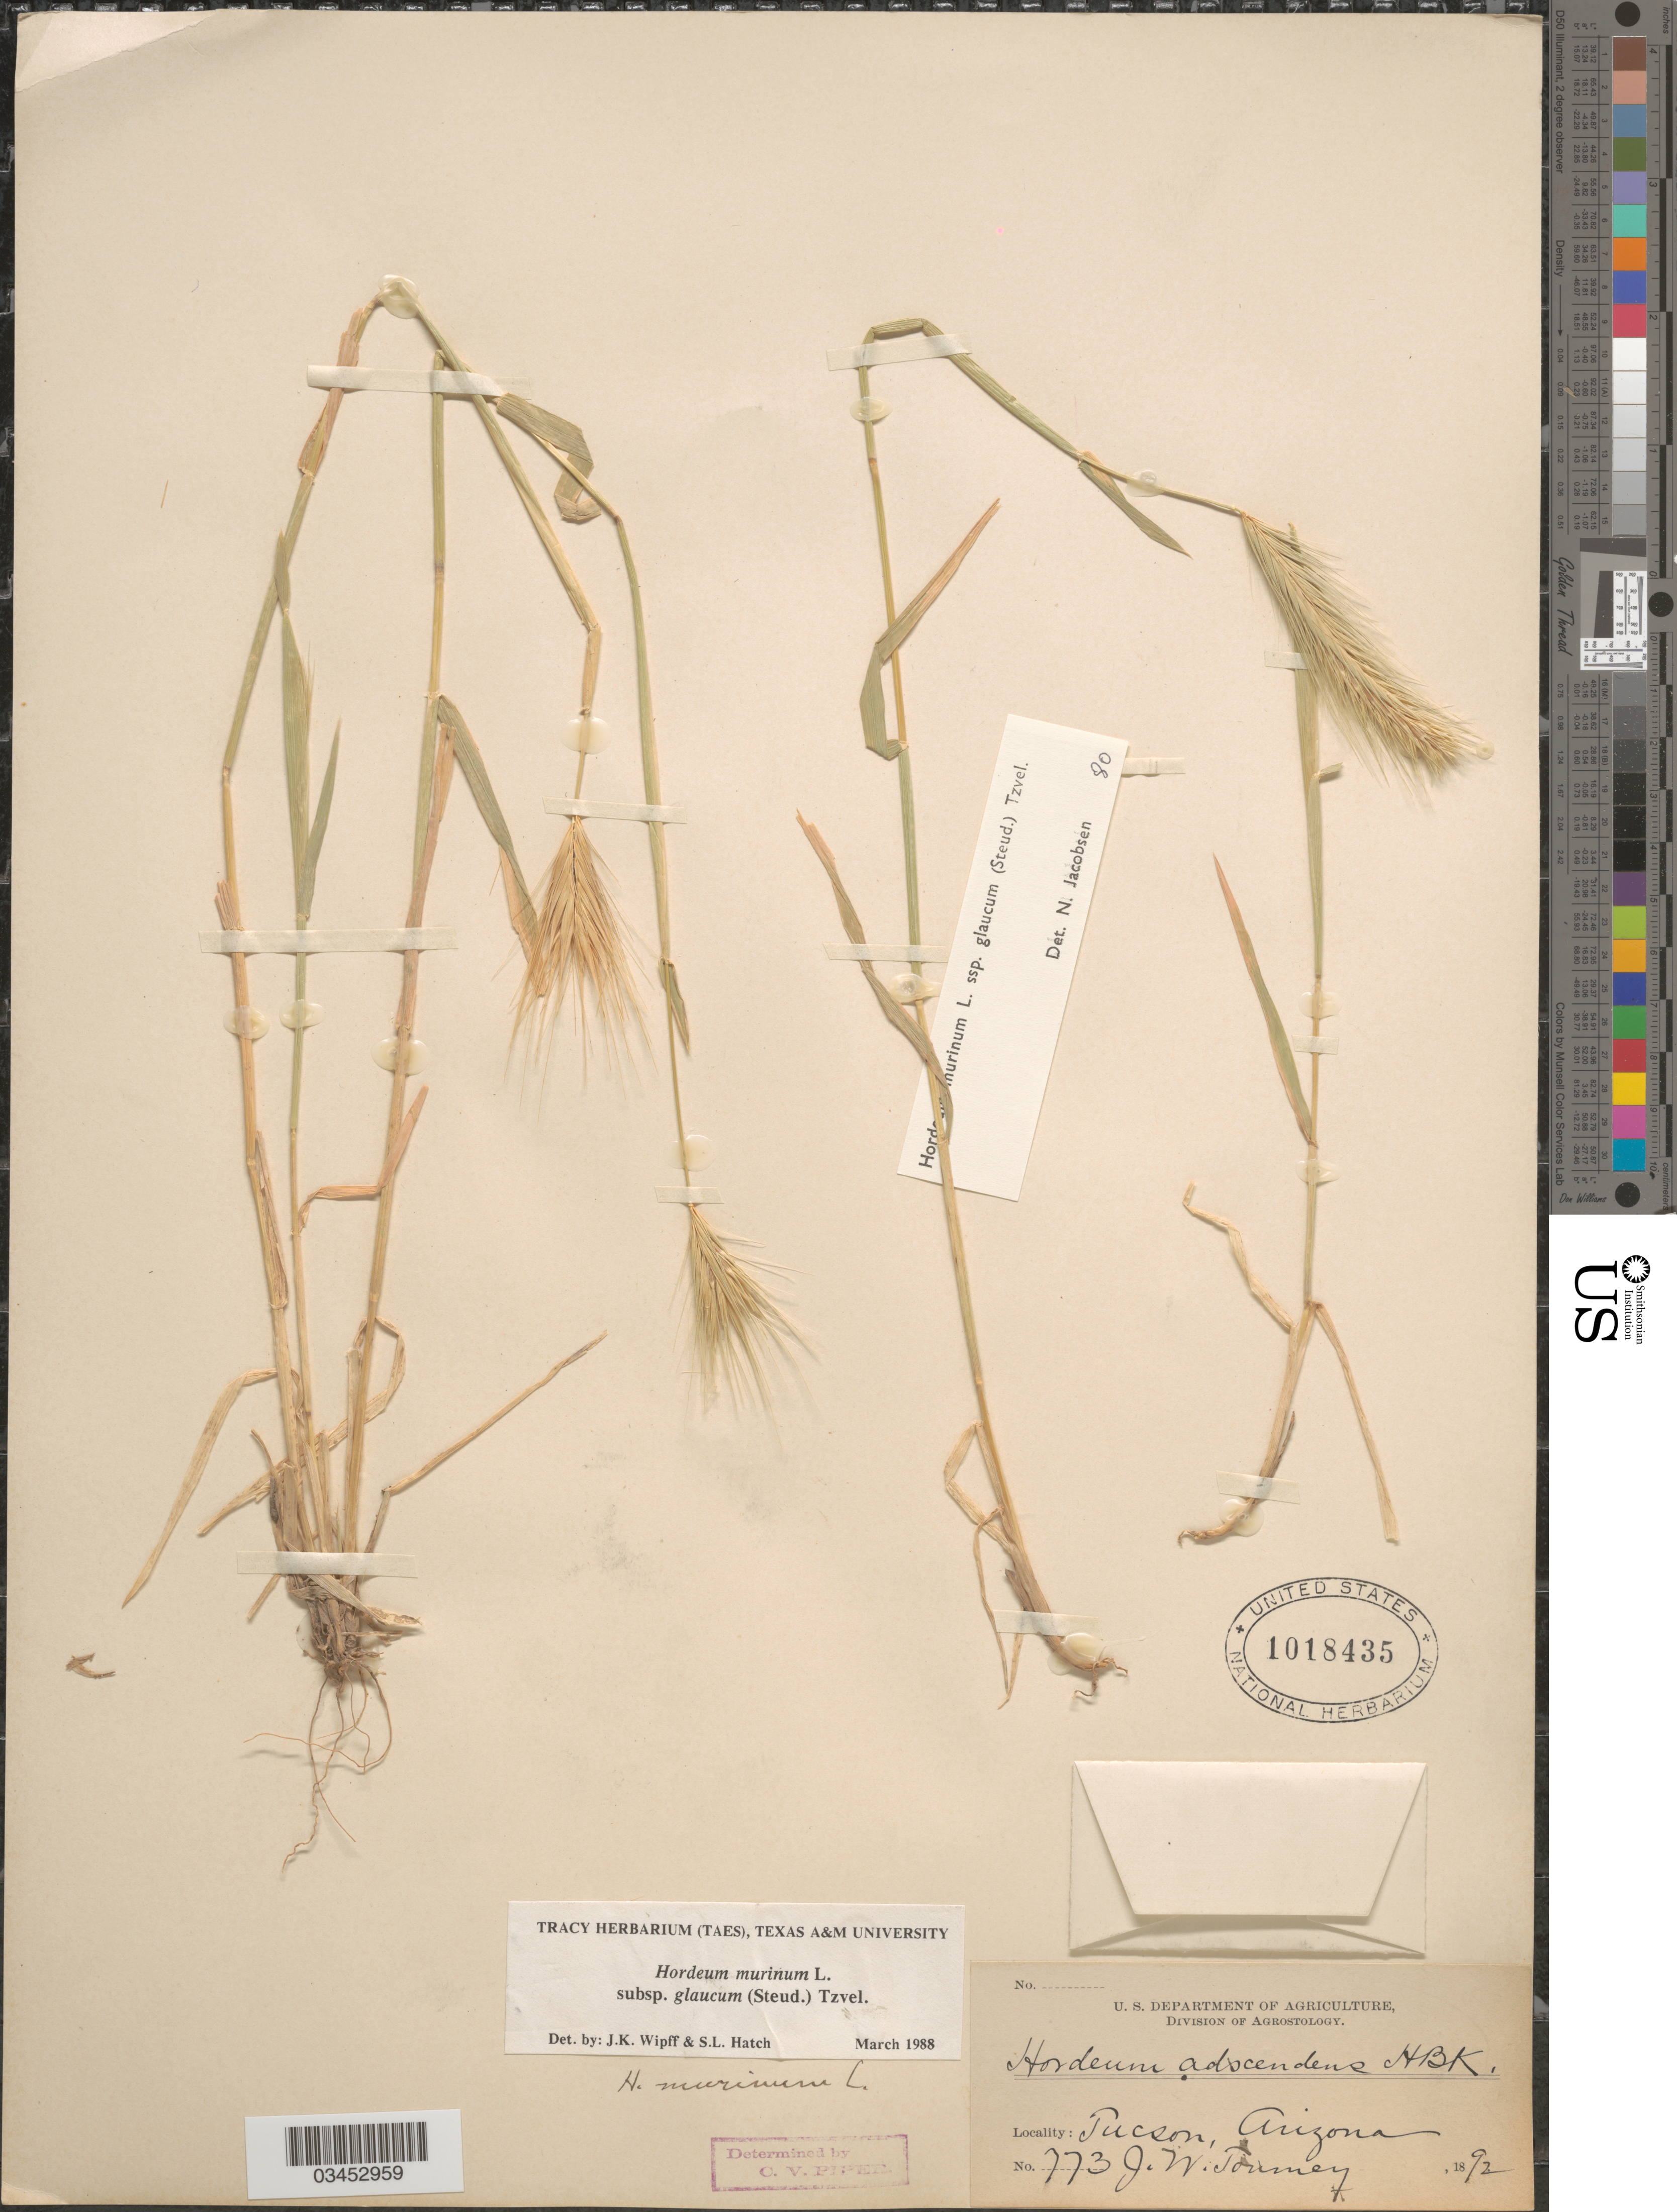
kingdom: Plantae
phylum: Tracheophyta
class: Liliopsida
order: Poales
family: Poaceae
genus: Hordeum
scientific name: Hordeum murinum subsp. glaucum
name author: (Steud.) Tzvelev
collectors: J. Tourney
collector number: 773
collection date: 1892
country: United States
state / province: Arizona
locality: Tucson.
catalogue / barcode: US 1018435